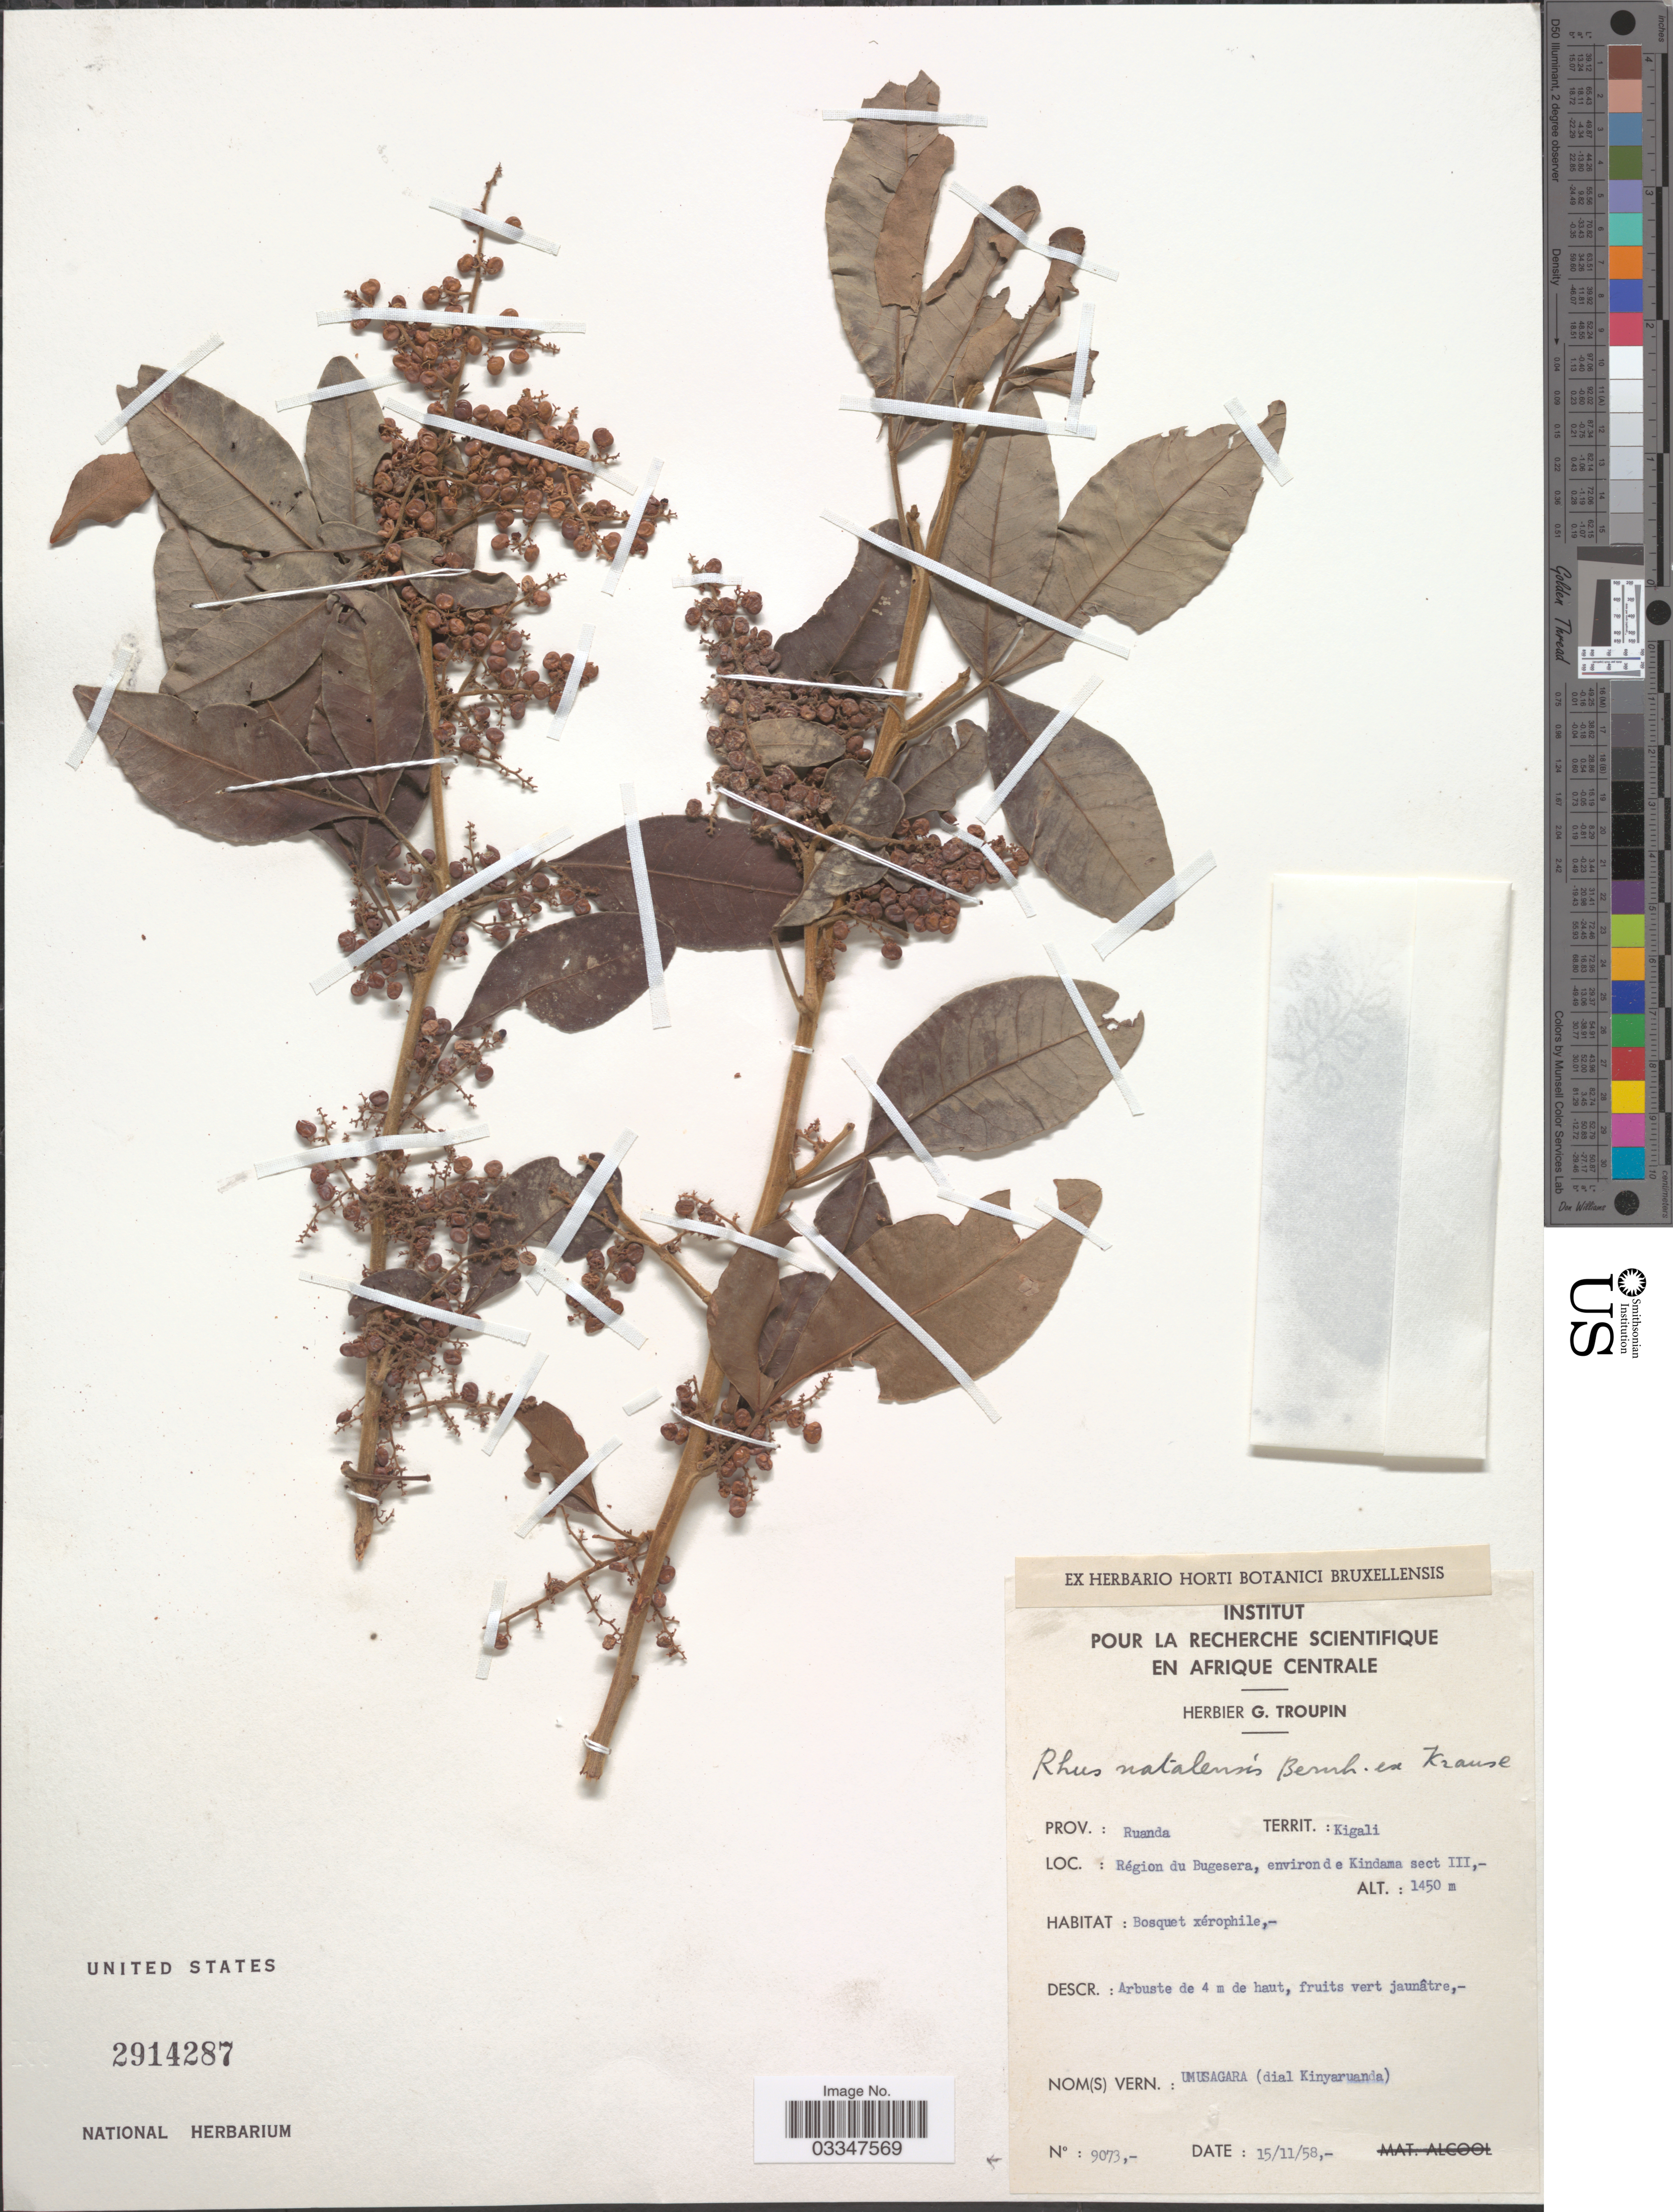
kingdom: Plantae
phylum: Tracheophyta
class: Magnoliopsida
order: Sapindales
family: Anacardiaceae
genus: Rhus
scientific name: Rhus natalensis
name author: Bernh.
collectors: ex herb. G. Troupin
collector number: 9073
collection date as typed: Transcribed d/m/y: 15/11/58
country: Rwanda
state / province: Kigali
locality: Prov.: Ruanda Territ.: Kigali. Région du Bugesera, environ de Kindama sect III.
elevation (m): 1450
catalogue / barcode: US 2914287